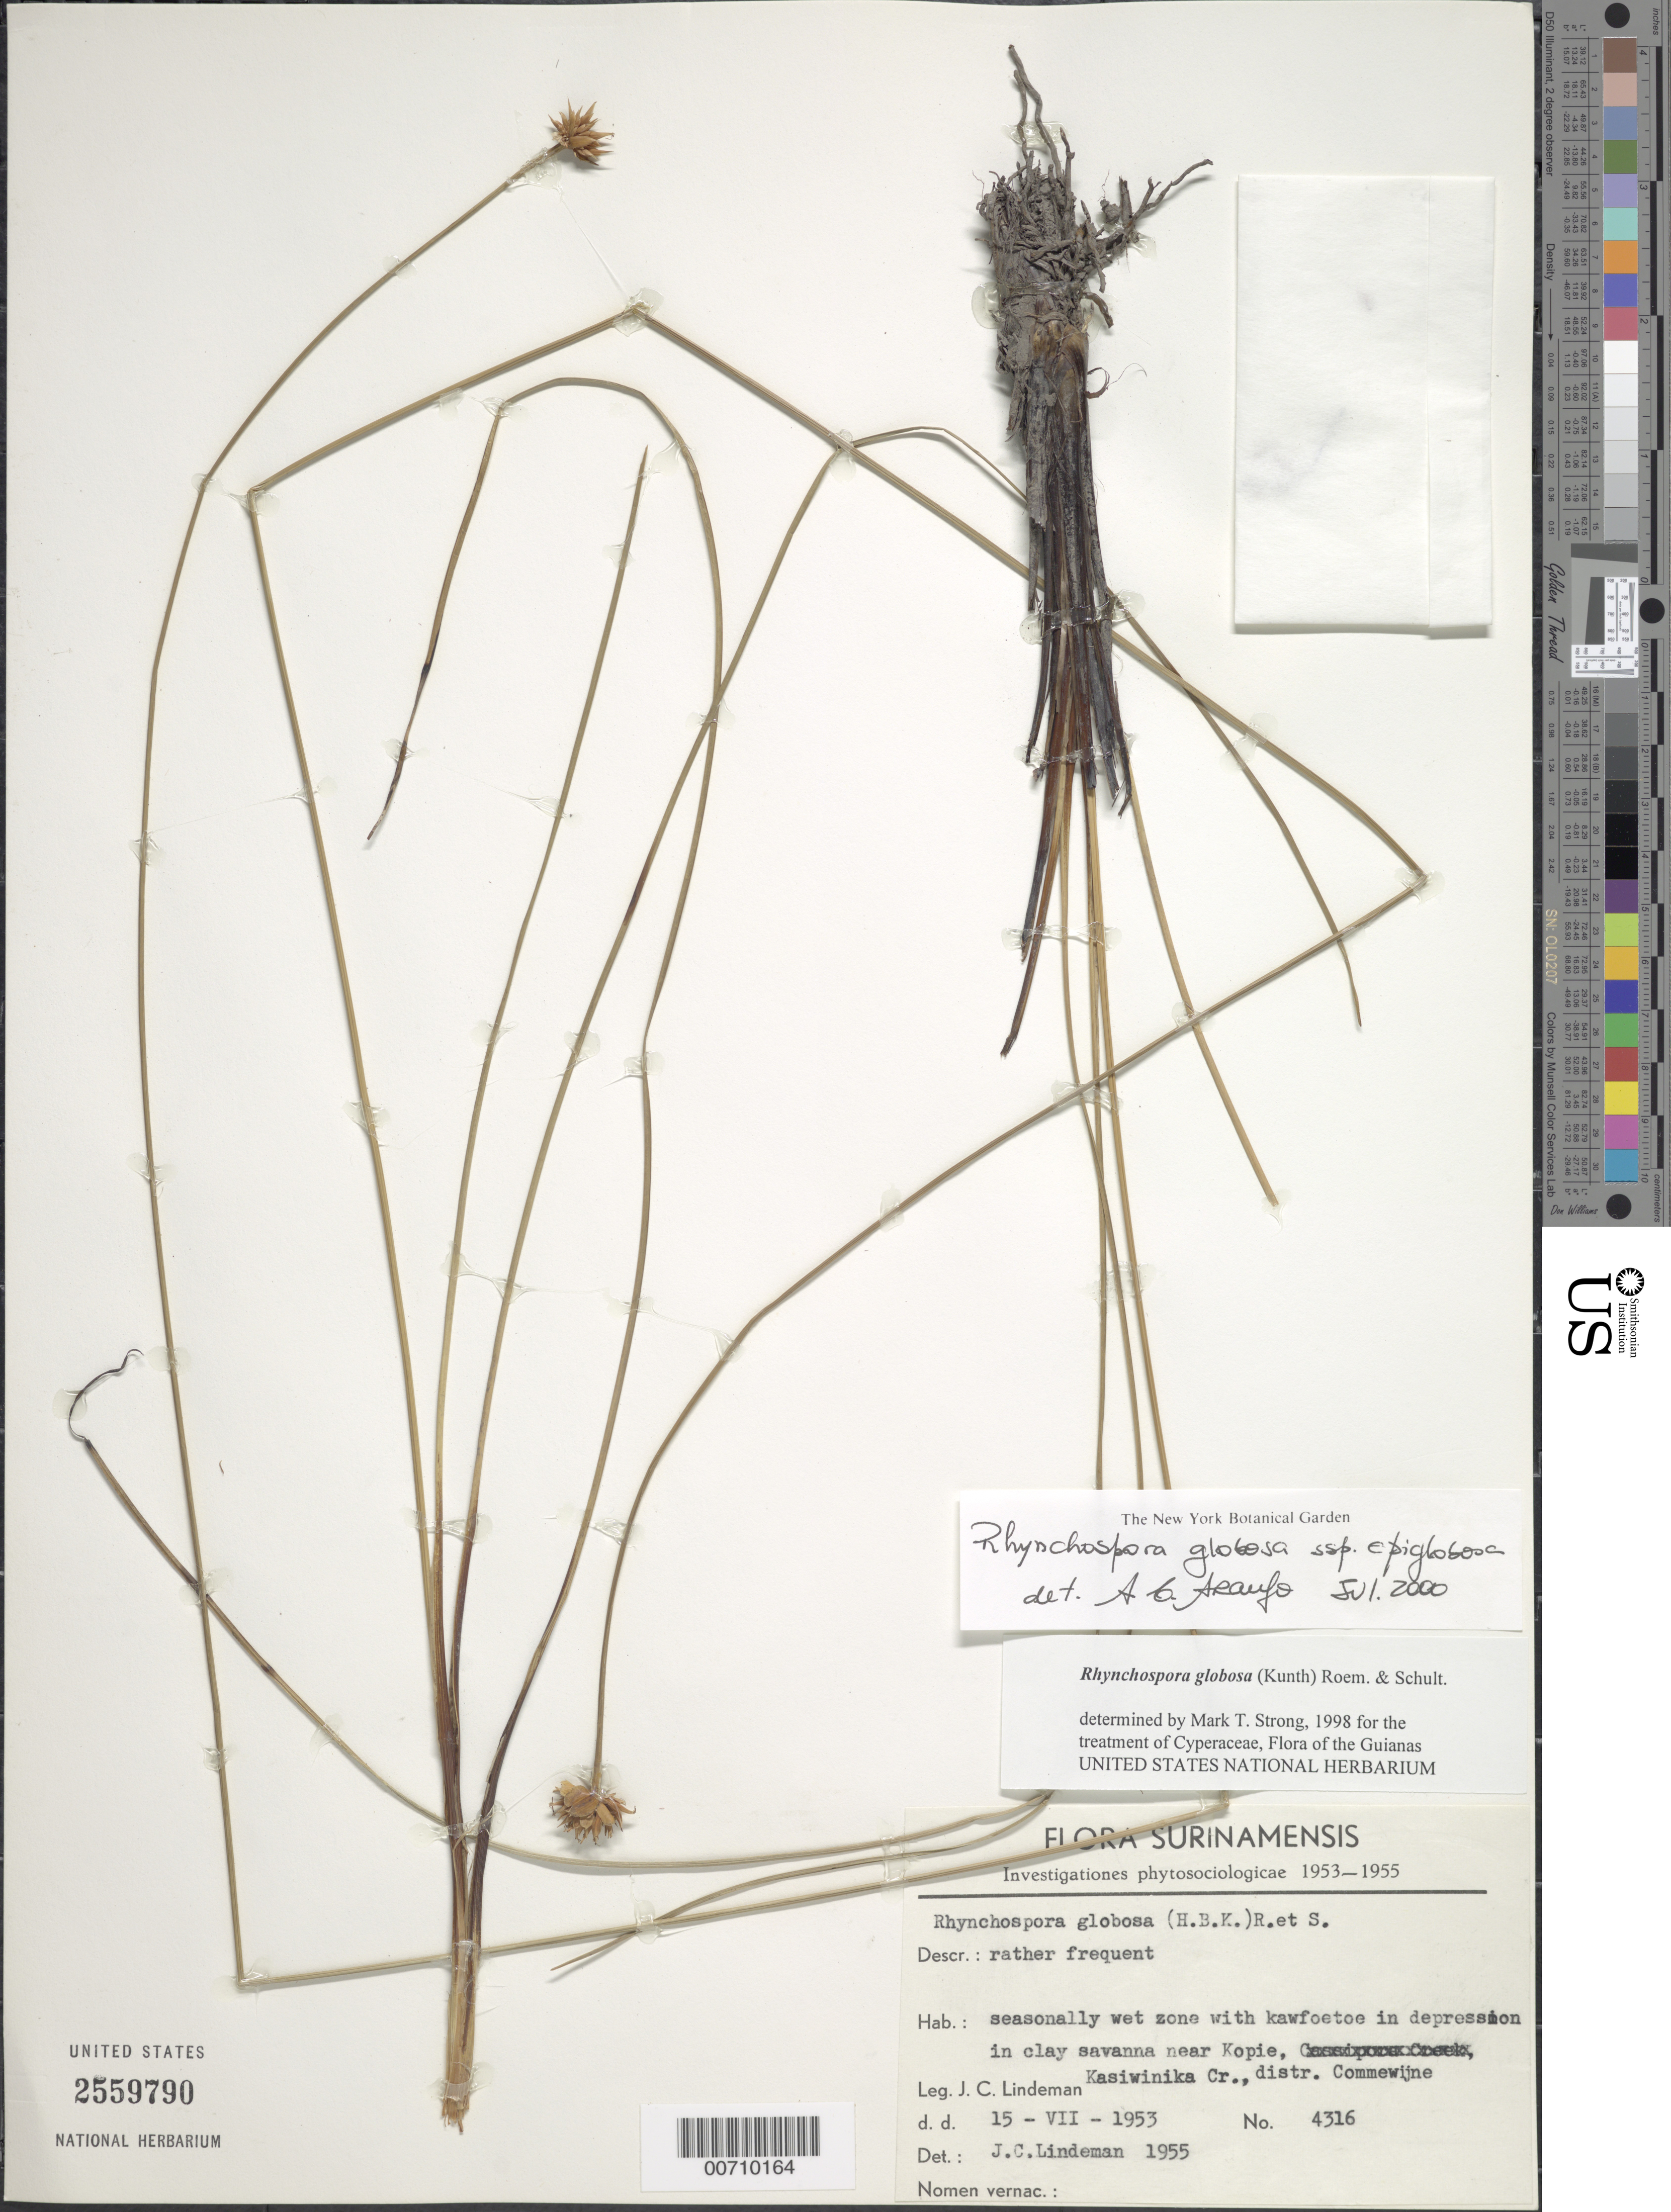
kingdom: Plantae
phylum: Tracheophyta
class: Liliopsida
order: Poales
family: Cyperaceae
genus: Rhynchospora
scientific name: Rhynchospora globosa subsp. globosa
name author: (Kunth) Roem. & Schult.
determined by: Strong, M. T., (US), Smithsonian Institution - National Museum of Natural History (UNITED STATES)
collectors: J. C. Lindeman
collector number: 4316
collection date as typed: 15-Jul-53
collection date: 1953-07-15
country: Suriname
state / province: Commewijne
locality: Kassewinica Creek near Kopie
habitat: Seasonally wet zone with kawfoetoe in depression in clay savanna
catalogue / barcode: US 2559790